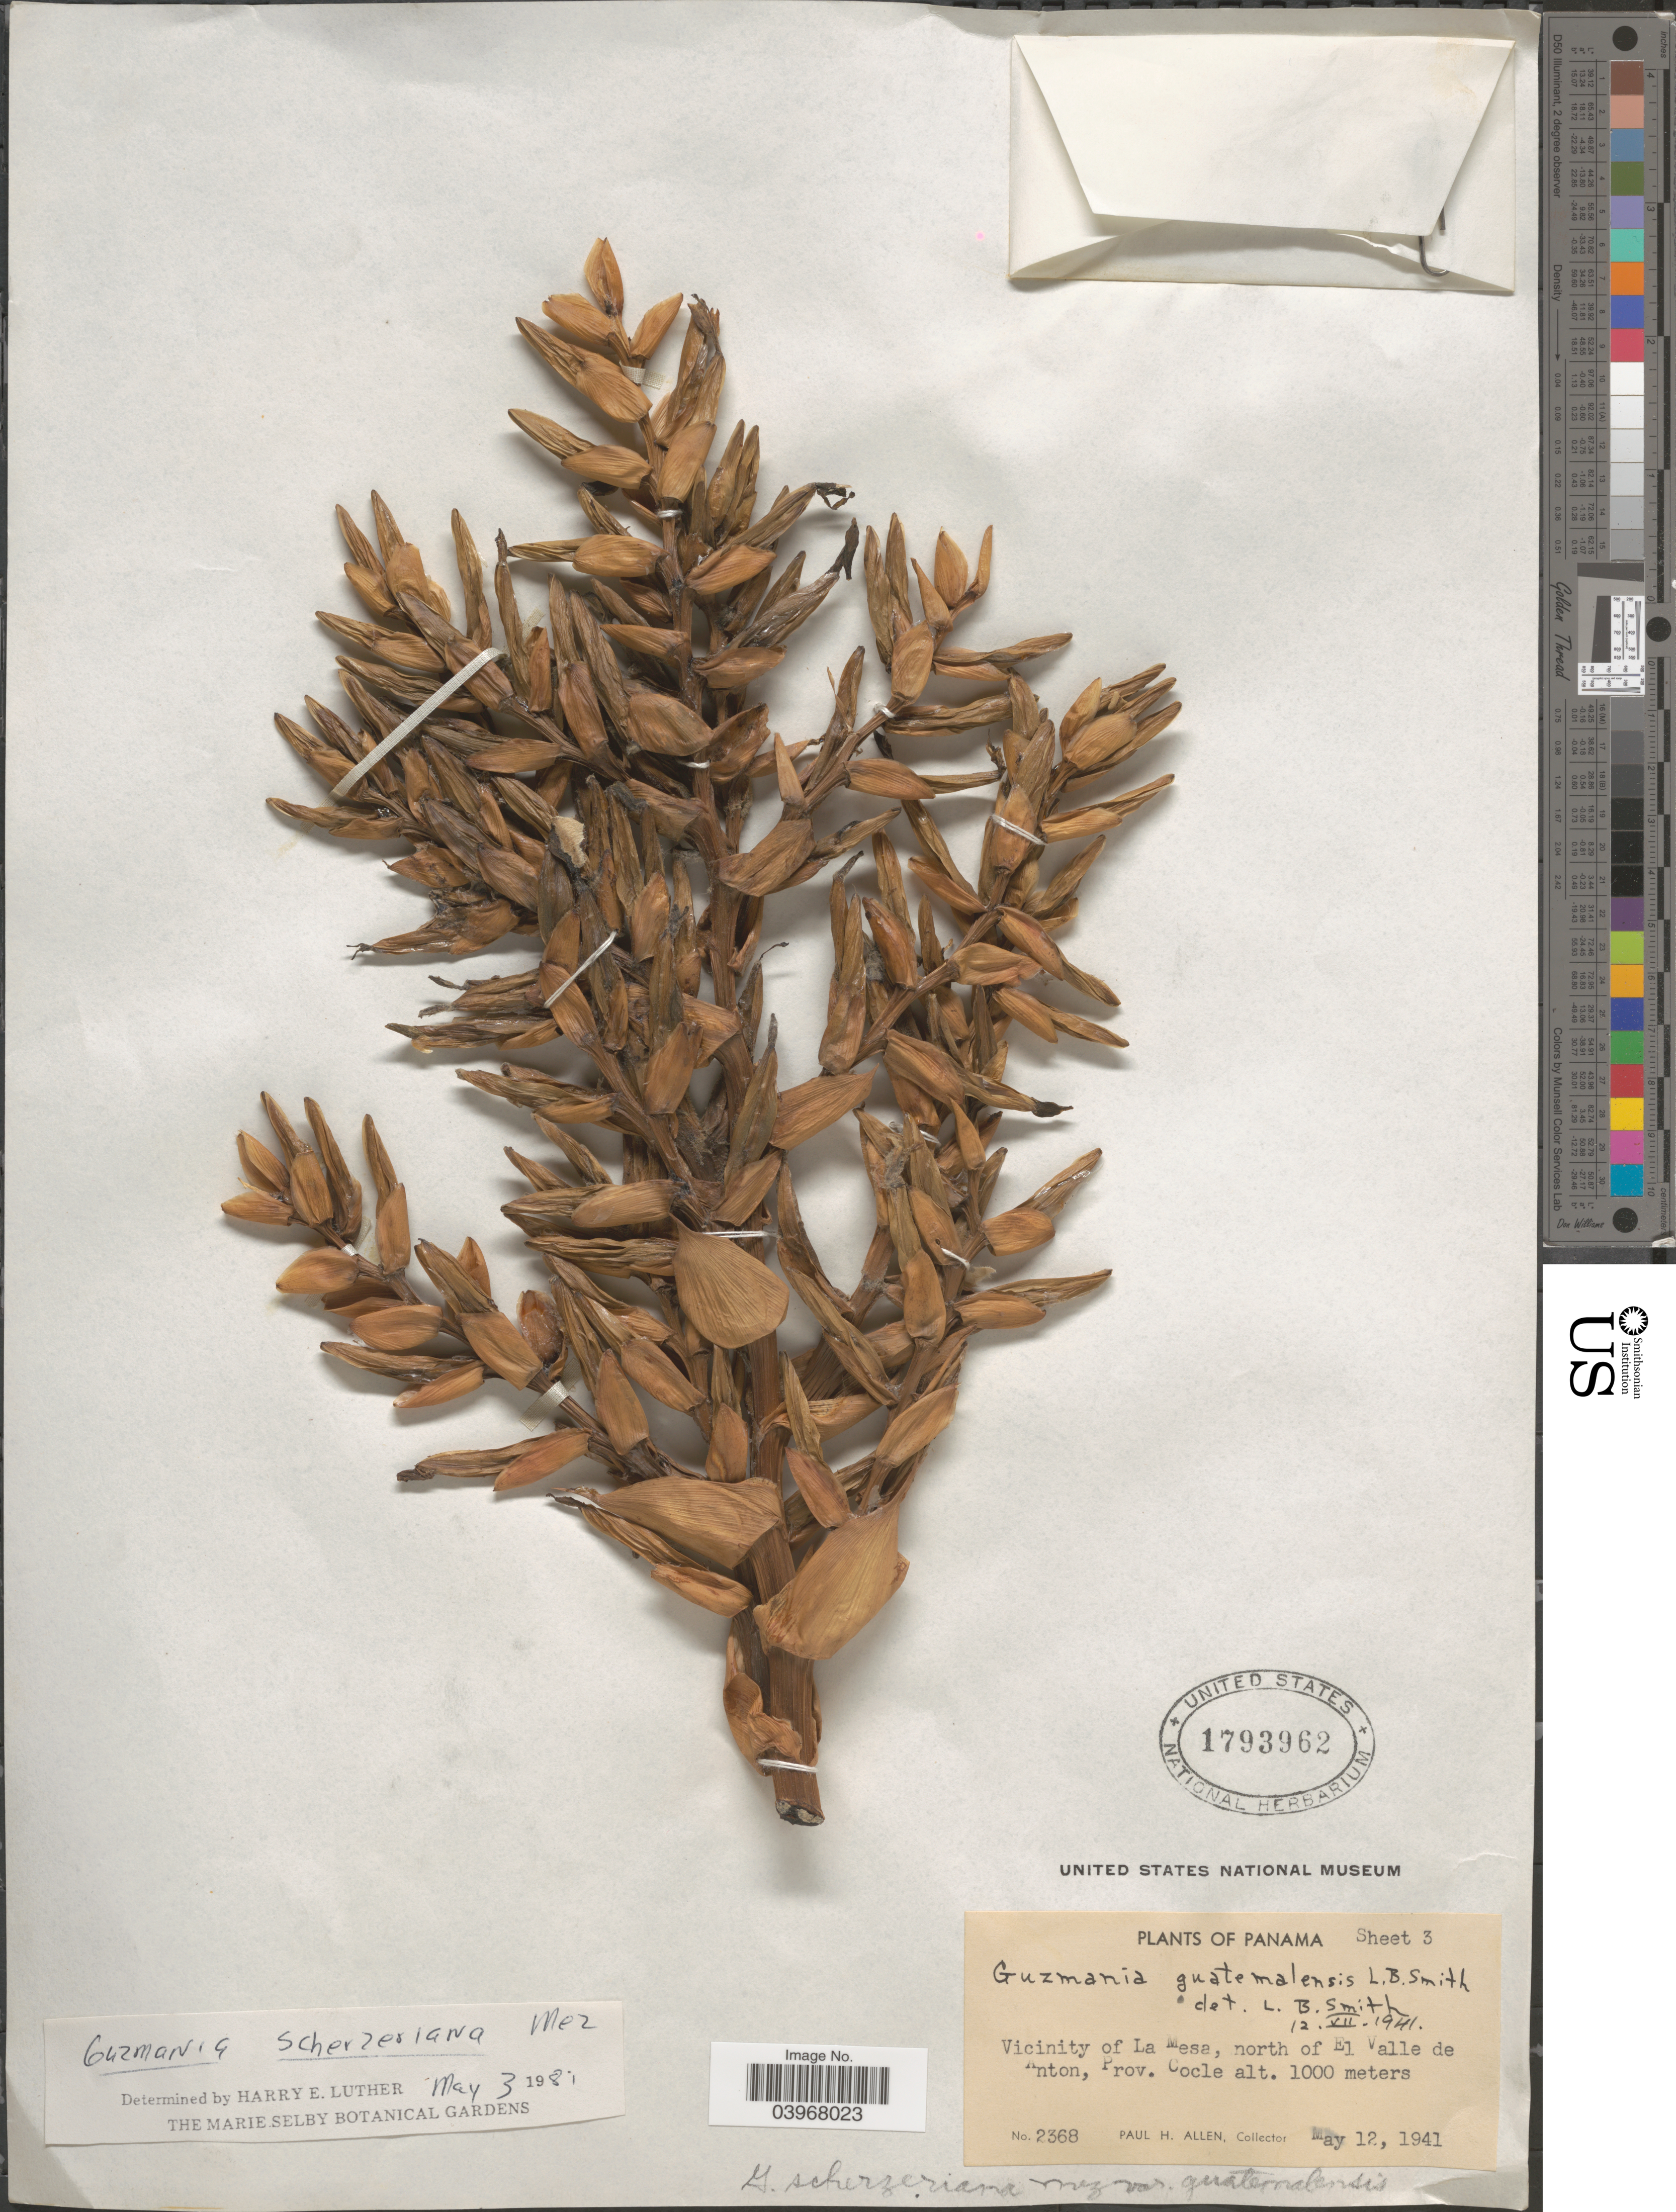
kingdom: Plantae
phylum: Tracheophyta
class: Liliopsida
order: Poales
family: Bromeliaceae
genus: Guzmania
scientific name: Guzmania scherzeriana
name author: Mez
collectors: P. H. Allen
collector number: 2368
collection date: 1941-05-12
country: Panama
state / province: Cocle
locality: Vicinity of La Mesa, north of El Valle de Anton.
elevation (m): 1000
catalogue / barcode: US 1793962